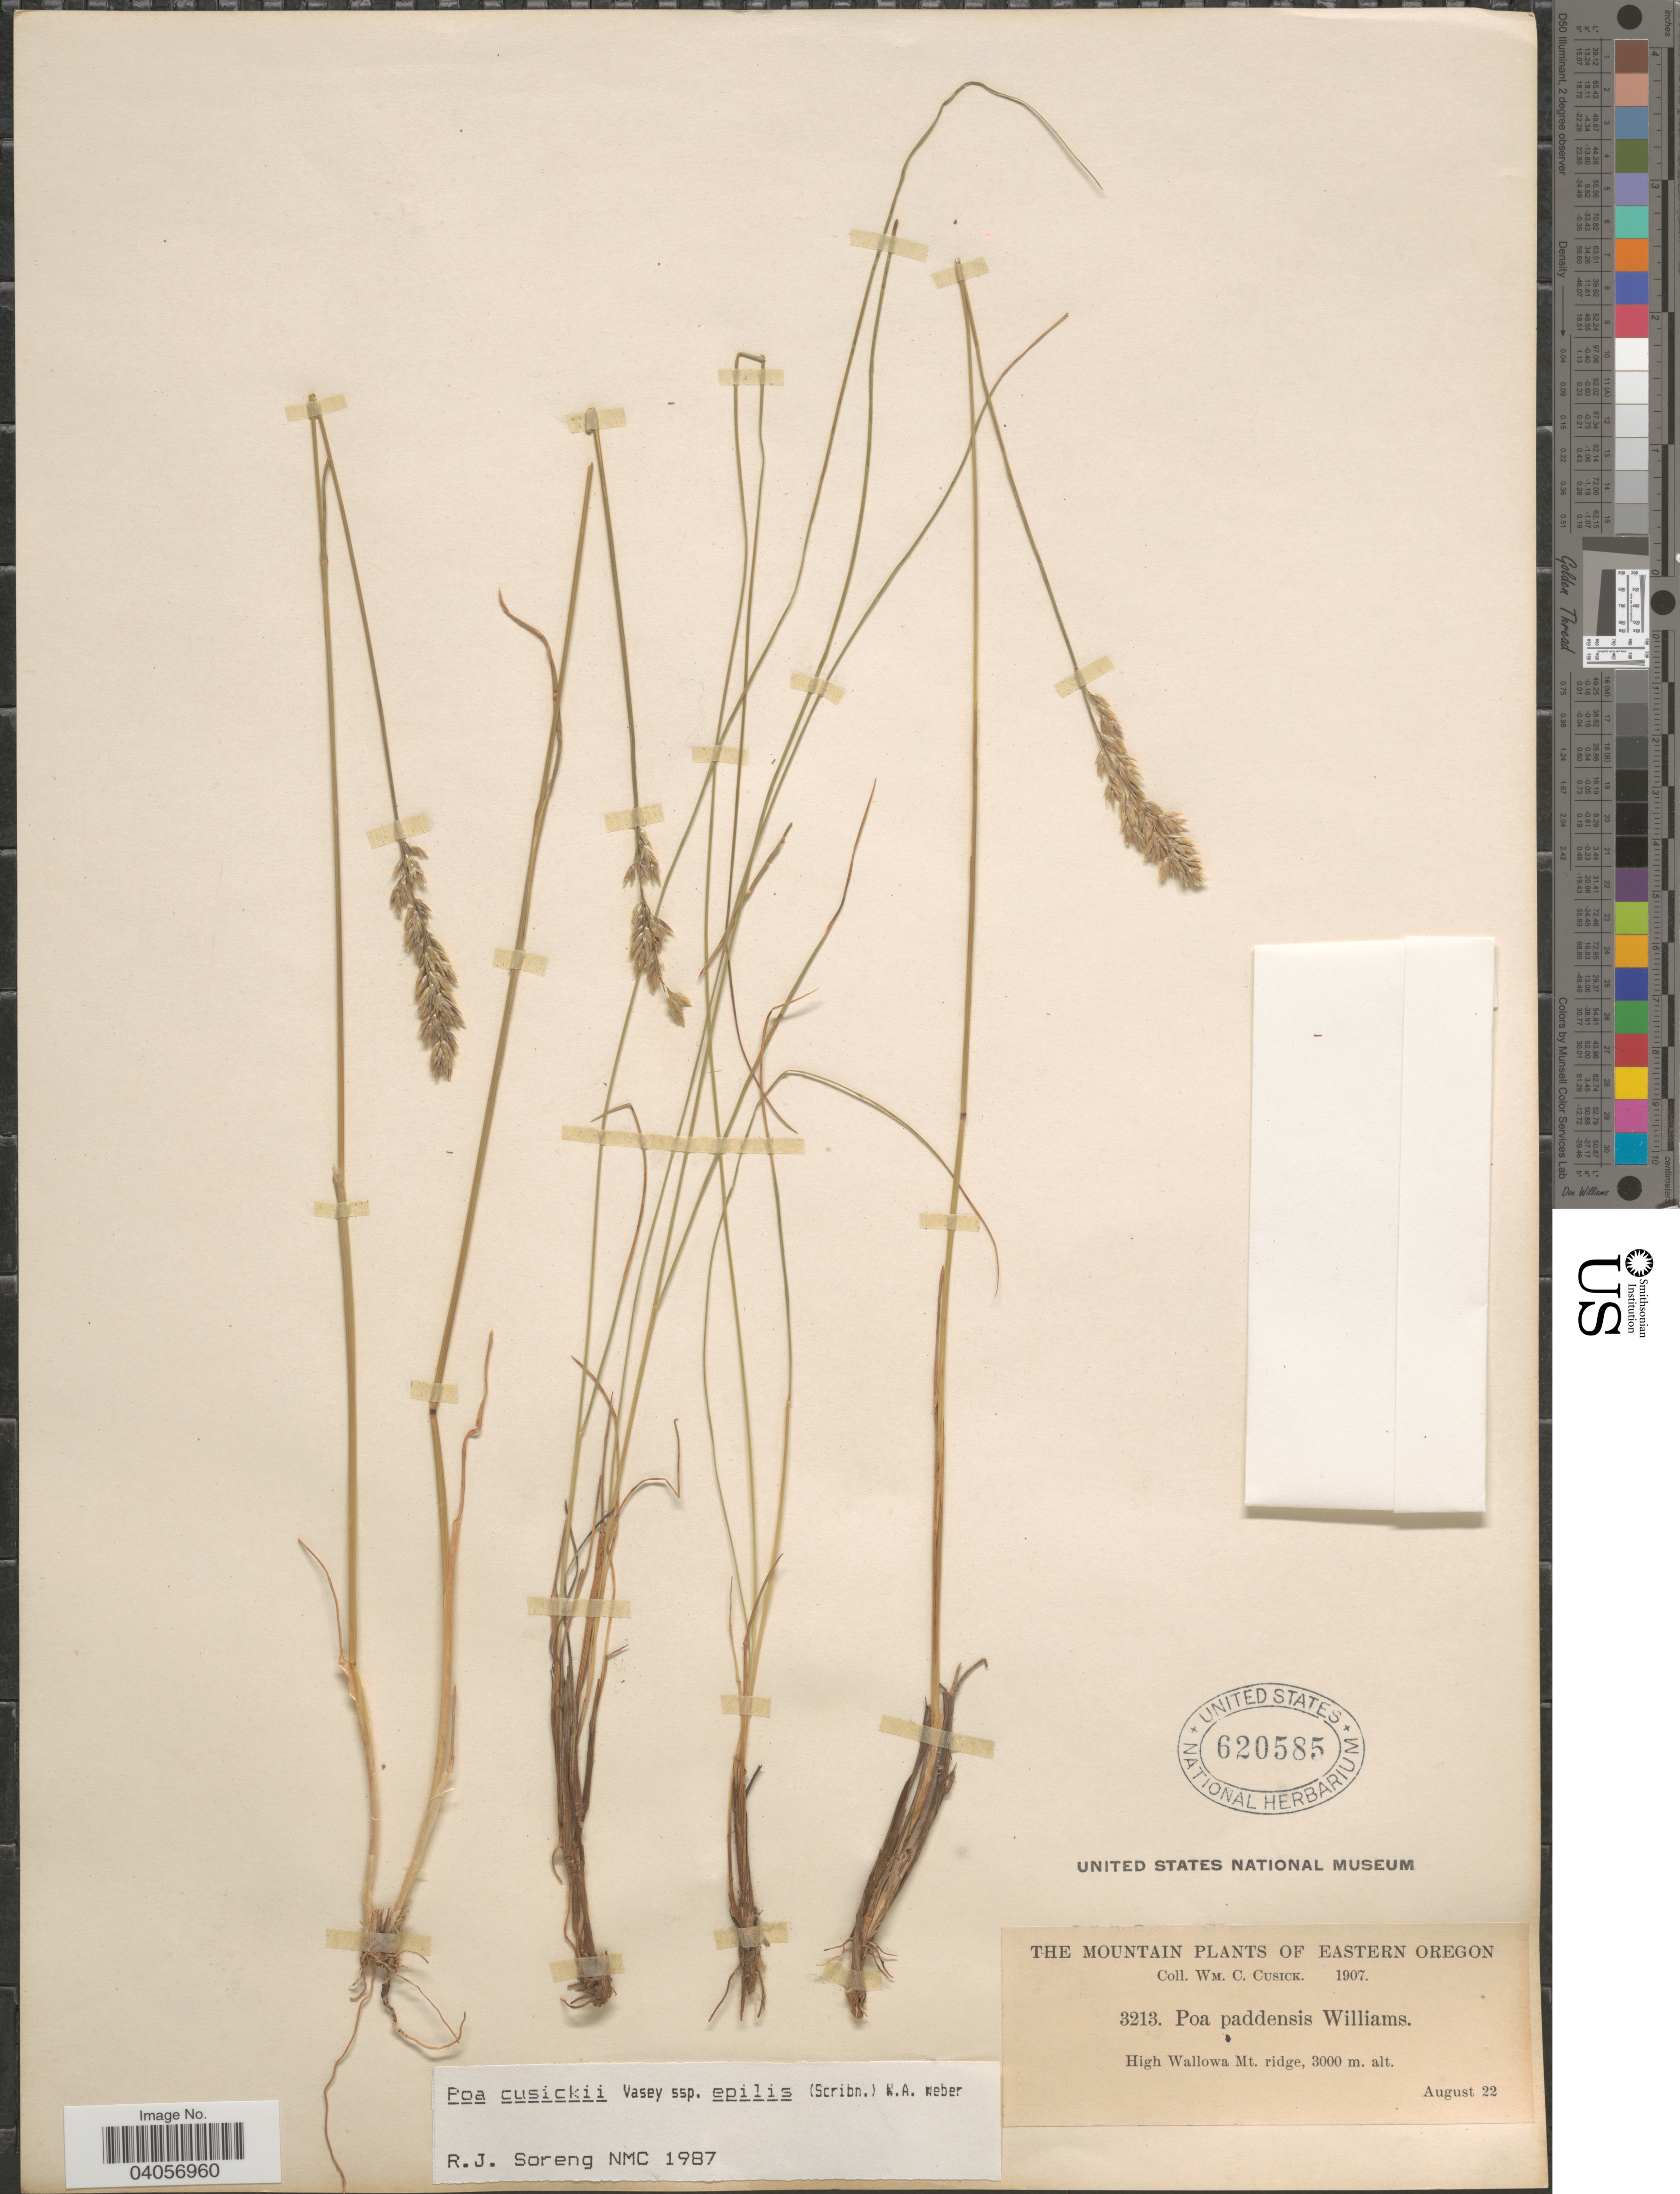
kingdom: Plantae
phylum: Tracheophyta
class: Liliopsida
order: Poales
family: Poaceae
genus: Poa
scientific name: Poa cusickii subsp. epilis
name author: (Scribn.) W.A. Weber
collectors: W. C. Cusick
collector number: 3213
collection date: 1907-08-22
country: United States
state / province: Oregon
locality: Eastern Oregon. High Wallowa Mt. ridge.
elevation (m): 3000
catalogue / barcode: US 620585